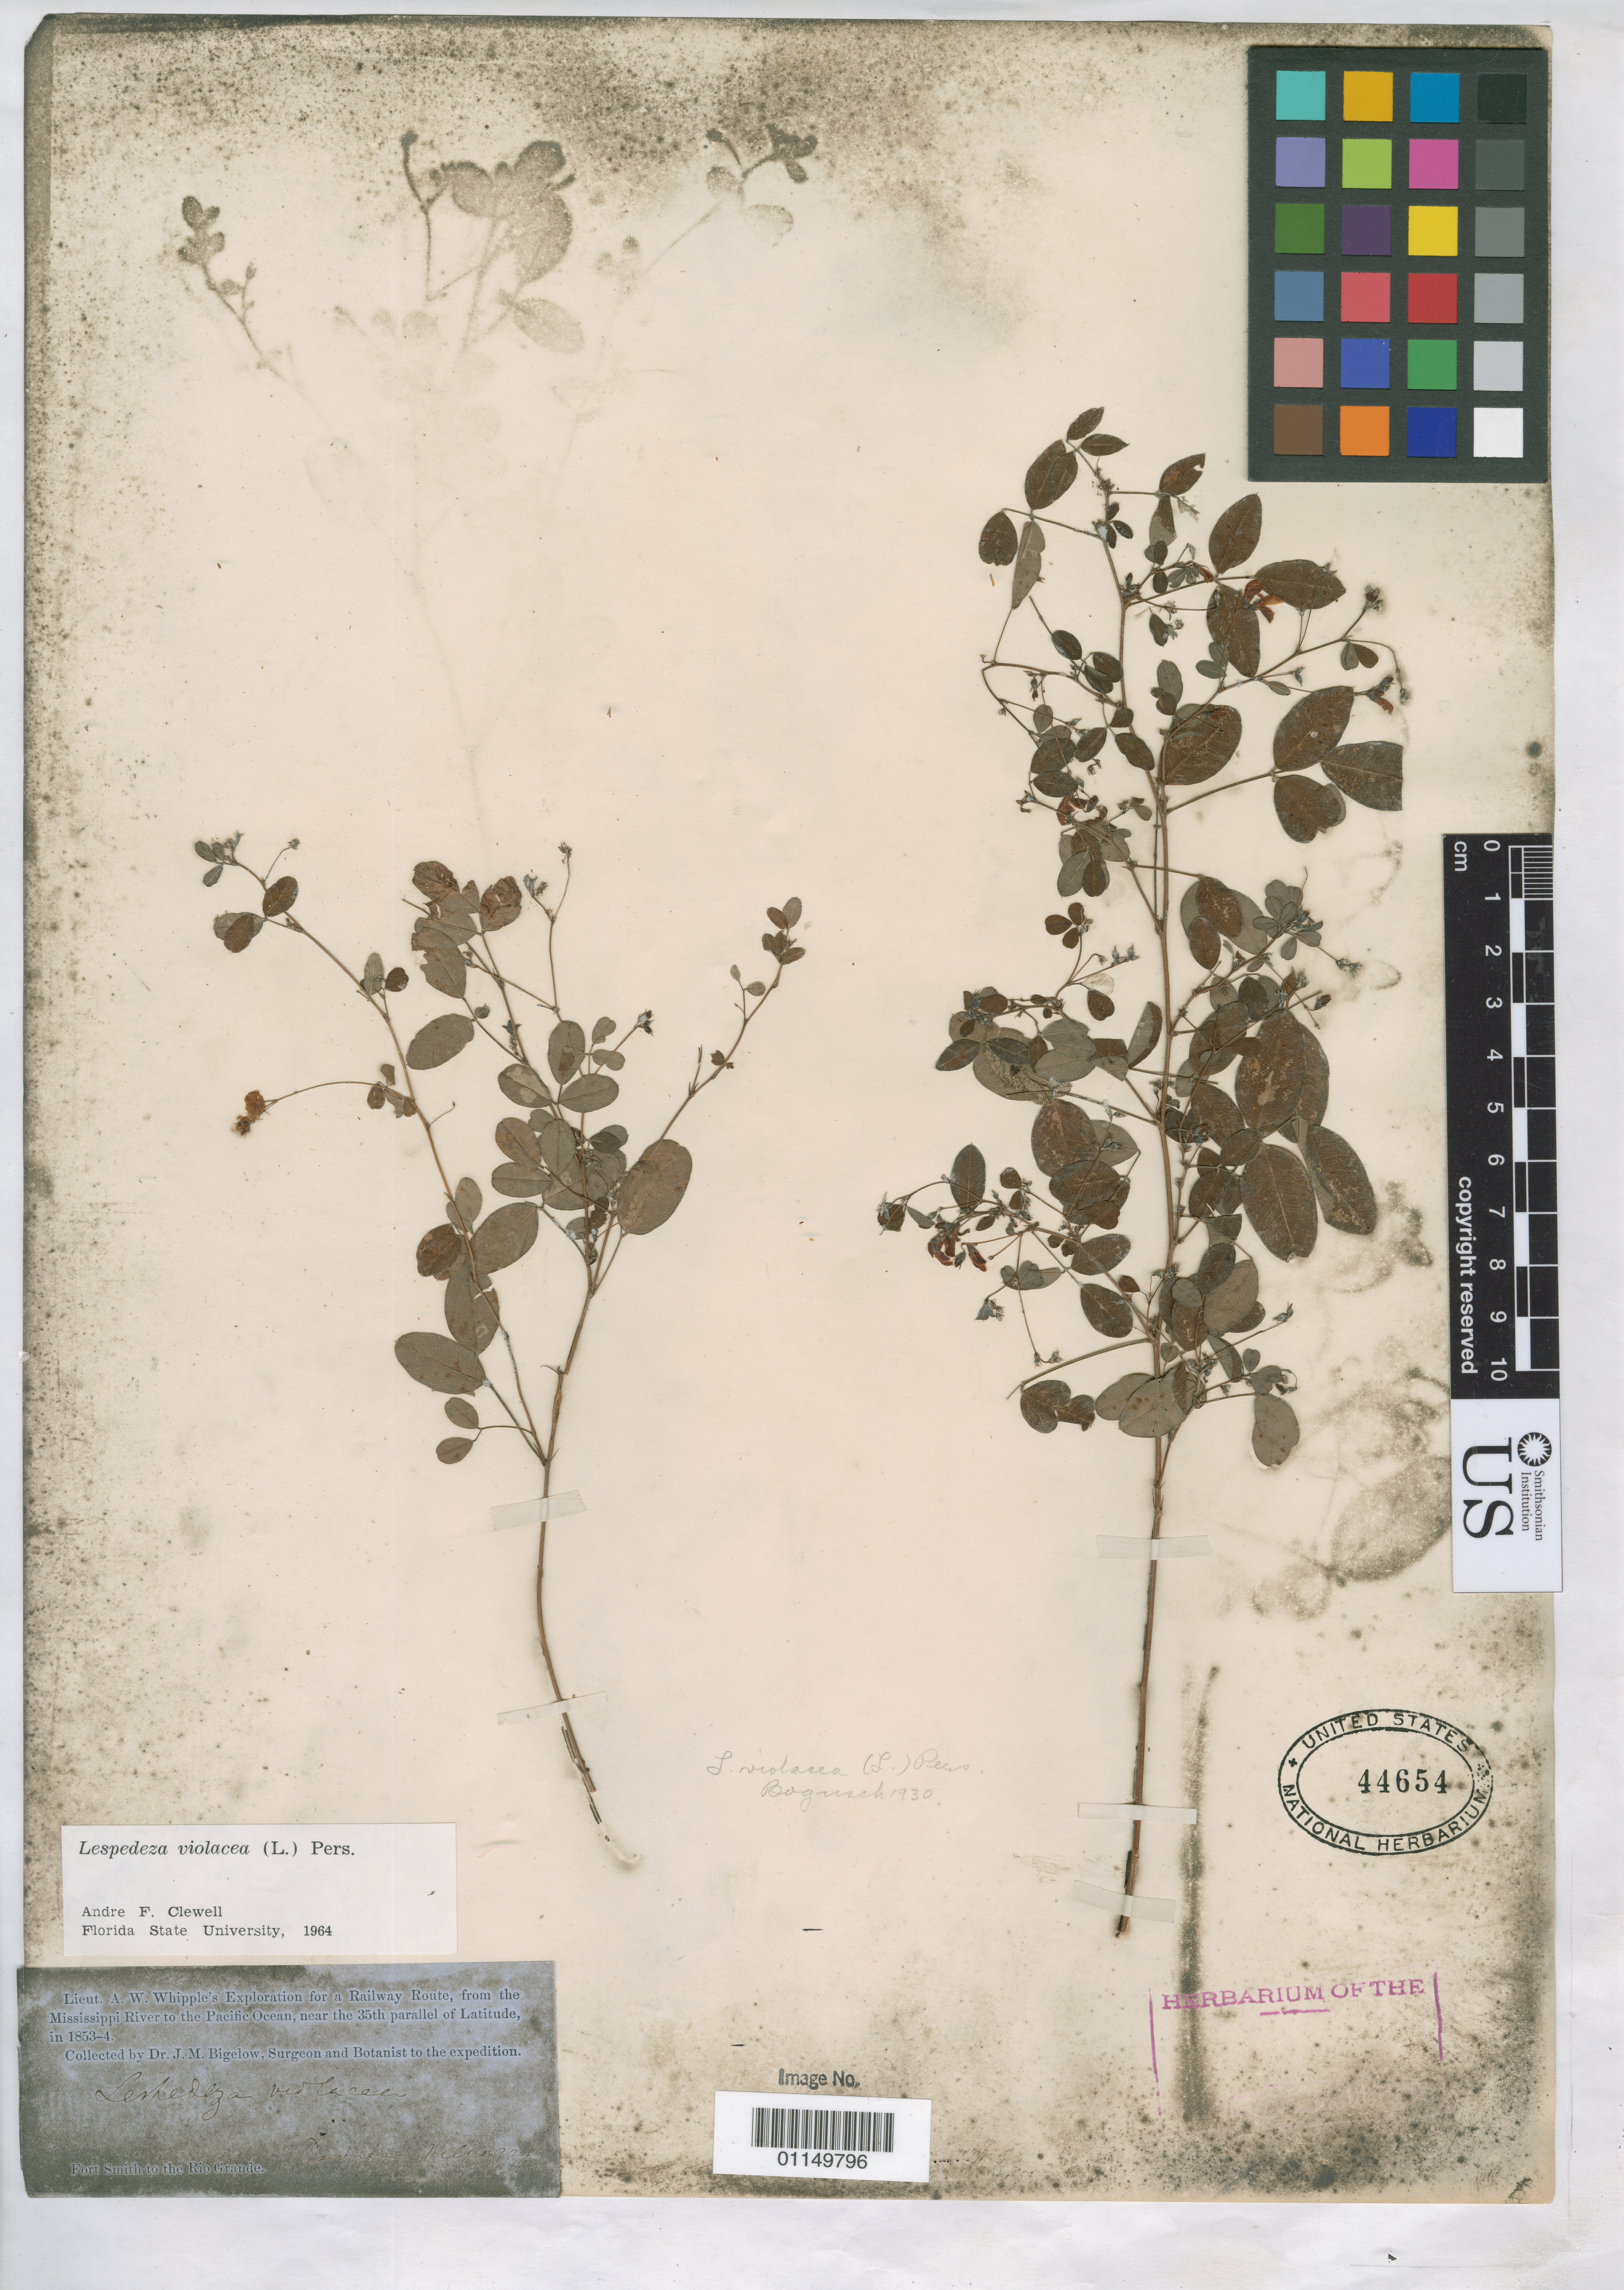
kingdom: Plantae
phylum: Tracheophyta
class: Magnoliopsida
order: Fabales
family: Fabaceae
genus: Lespedeza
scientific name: Lespedeza violacea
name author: (L.) Pers.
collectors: J. M. Bigelow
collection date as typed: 1853 to -- --- 1854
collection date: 1853/1854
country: United States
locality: Fort Smith to the Rio Grande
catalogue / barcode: US 44654